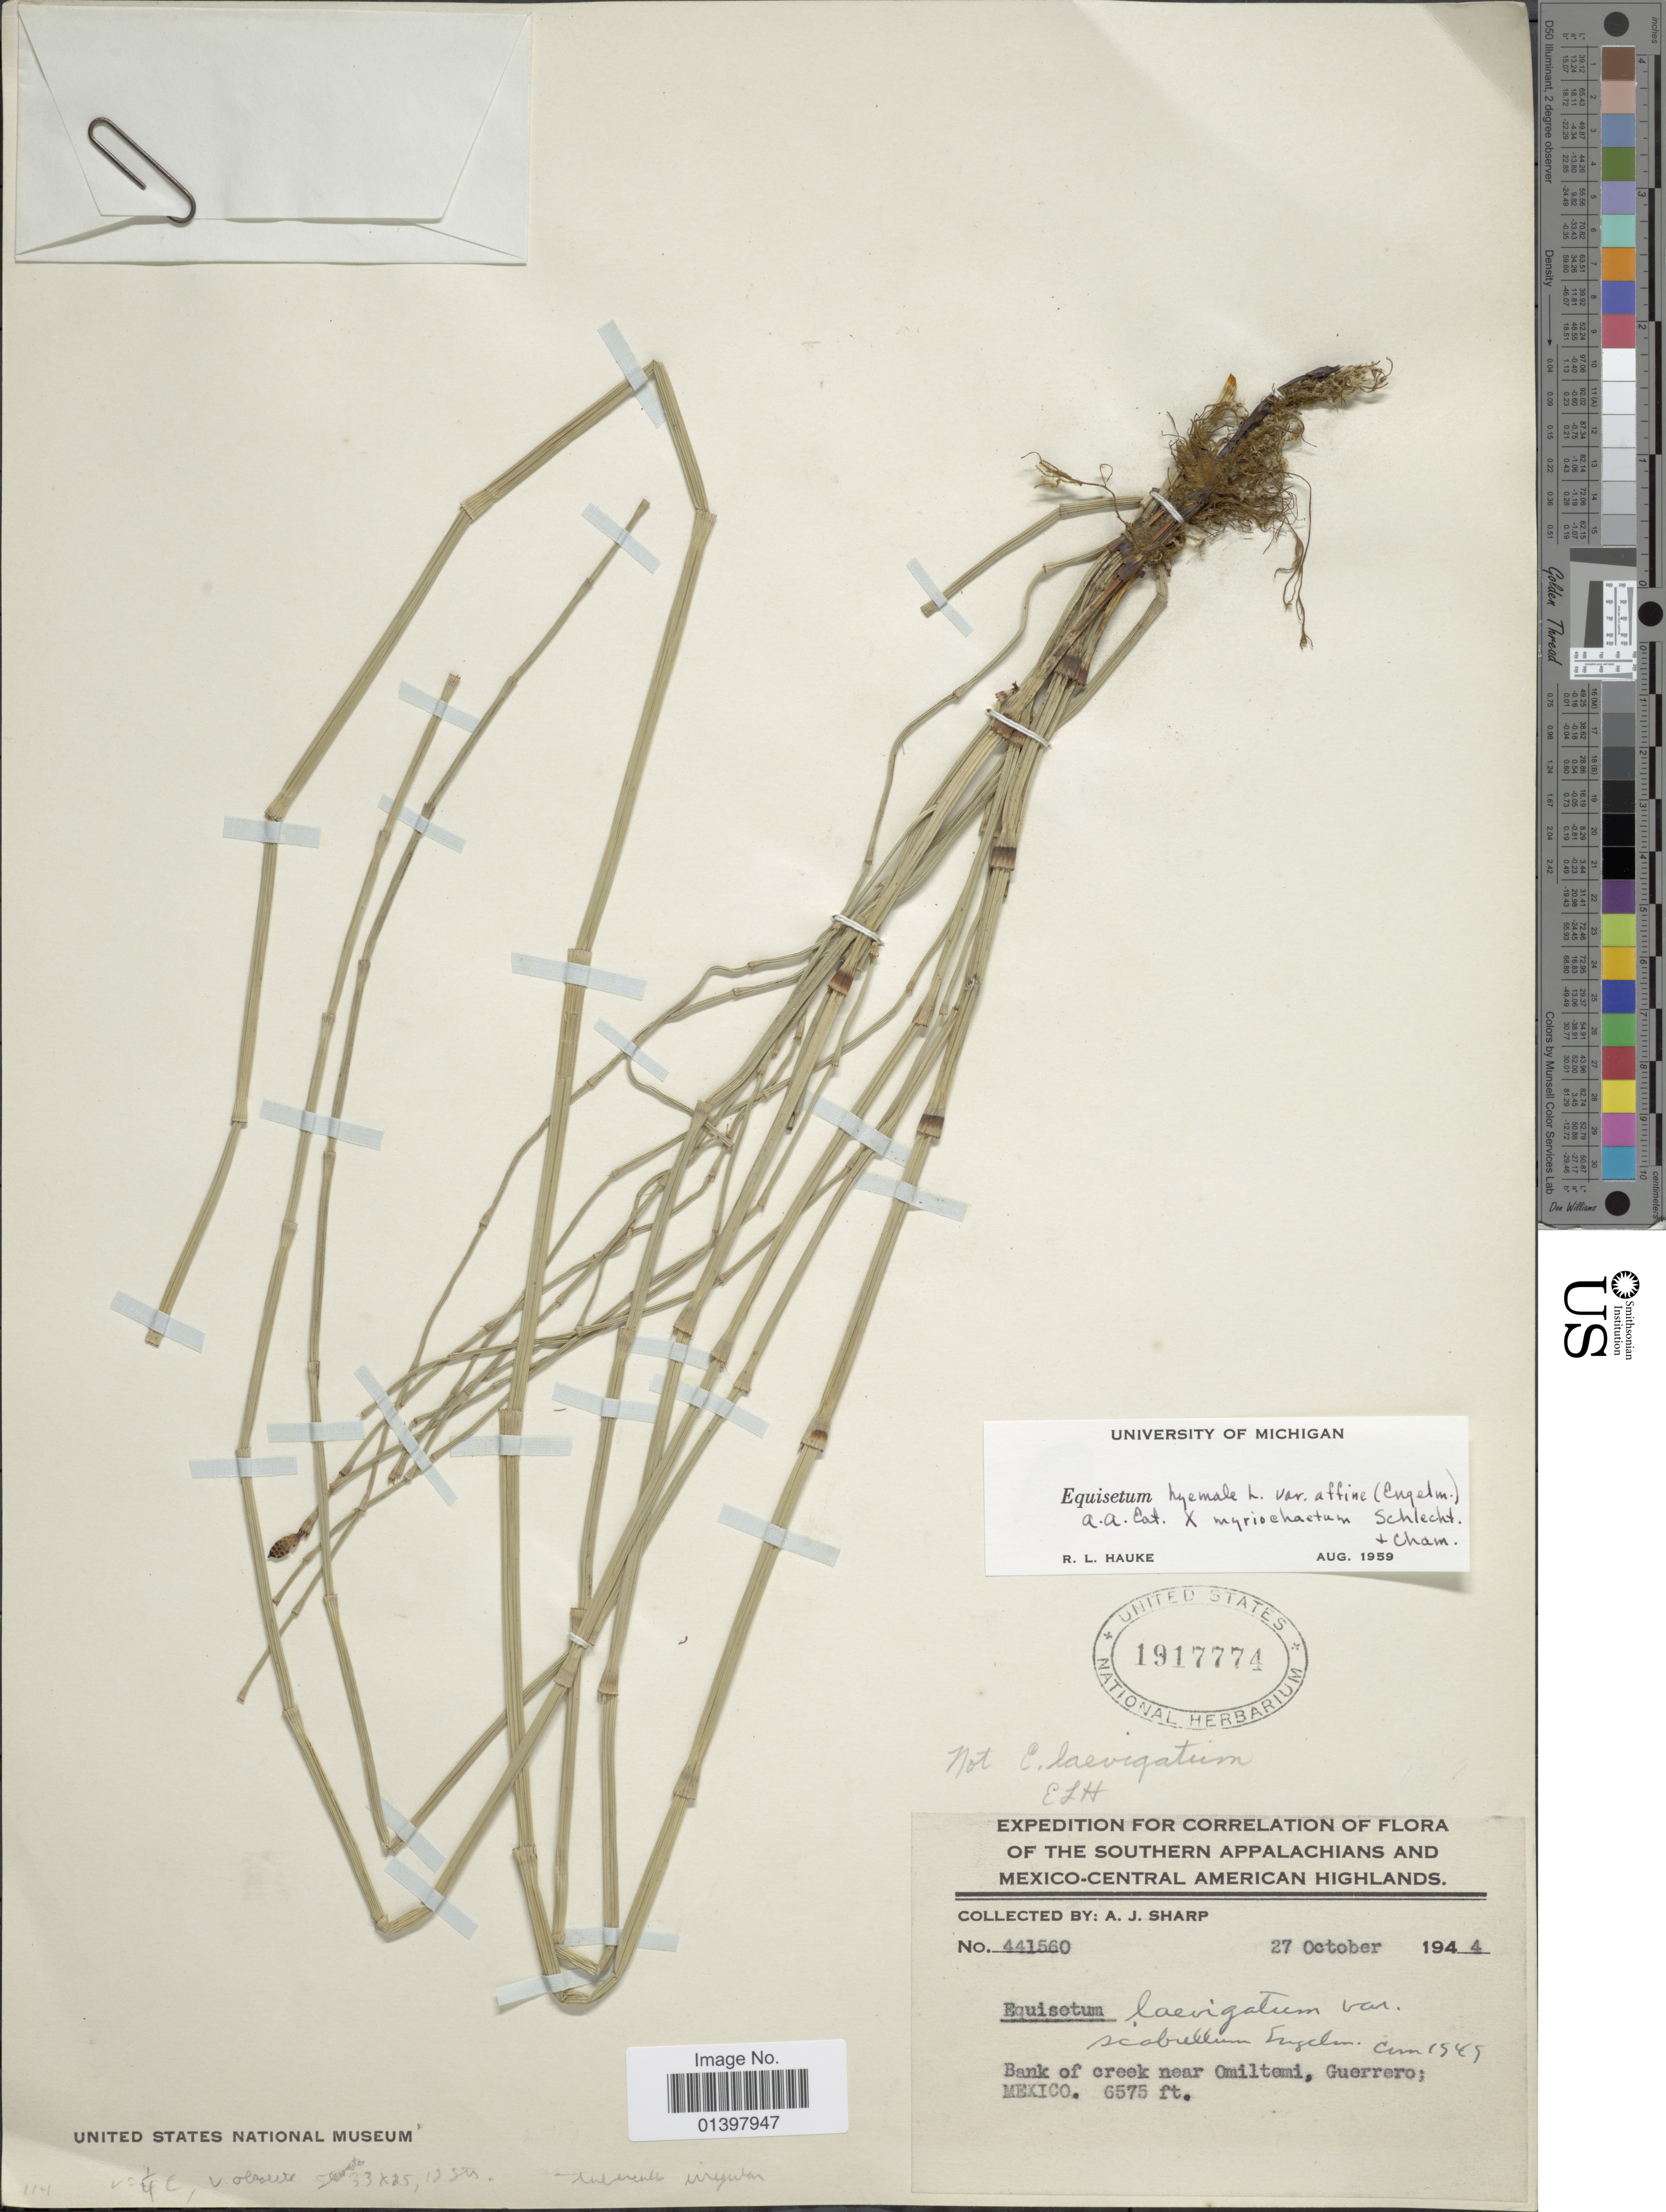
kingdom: Plantae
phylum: Tracheophyta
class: Polypodiopsida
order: Equisetales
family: Equisetaceae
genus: Equisetum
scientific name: Equisetum hyemale x E. myriochaetum Schltdl. & Cham.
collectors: A. J. Sharp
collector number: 441560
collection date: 1944-10-27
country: Mexico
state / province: Guerrero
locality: Bank of creek near Omiltemi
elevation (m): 2004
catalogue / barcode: US 1917774